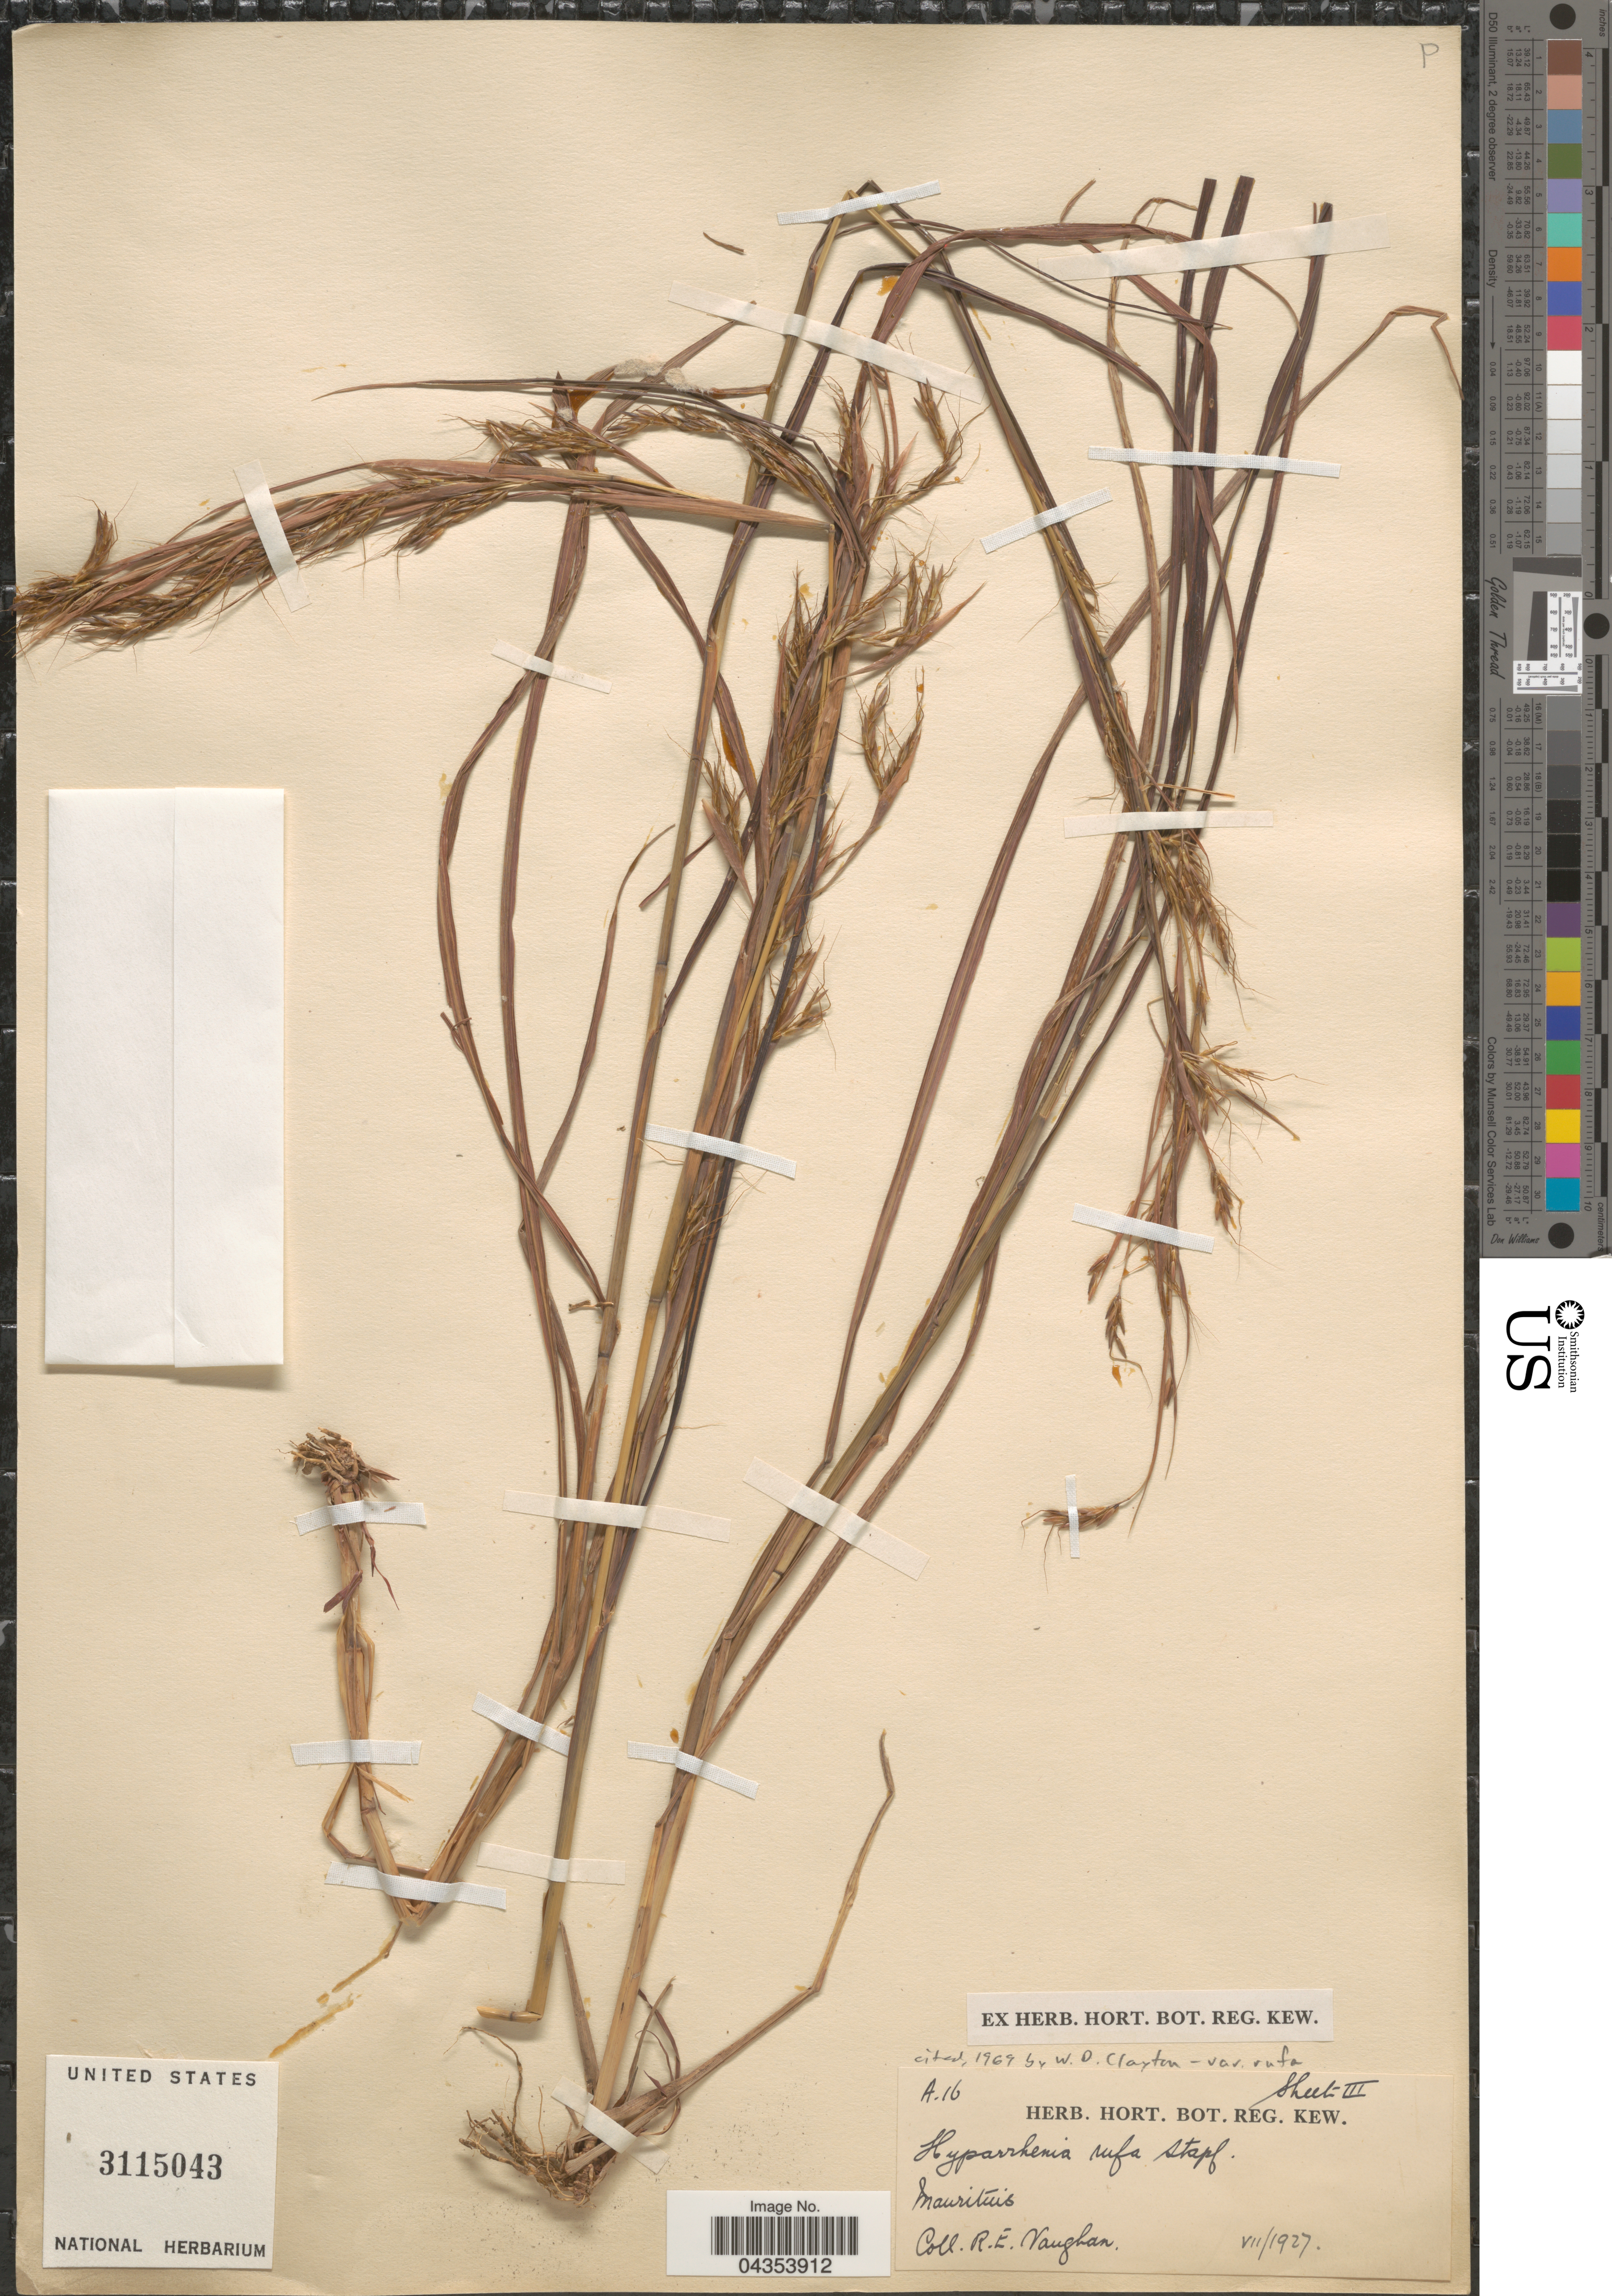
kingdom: Plantae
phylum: Tracheophyta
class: Liliopsida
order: Poales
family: Poaceae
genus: Hyparrhenia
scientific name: Hyparrhenia rufa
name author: (Nees) Stapf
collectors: R. Vaughan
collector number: A 16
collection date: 1927-07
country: Mauritius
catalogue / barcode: US 3115043